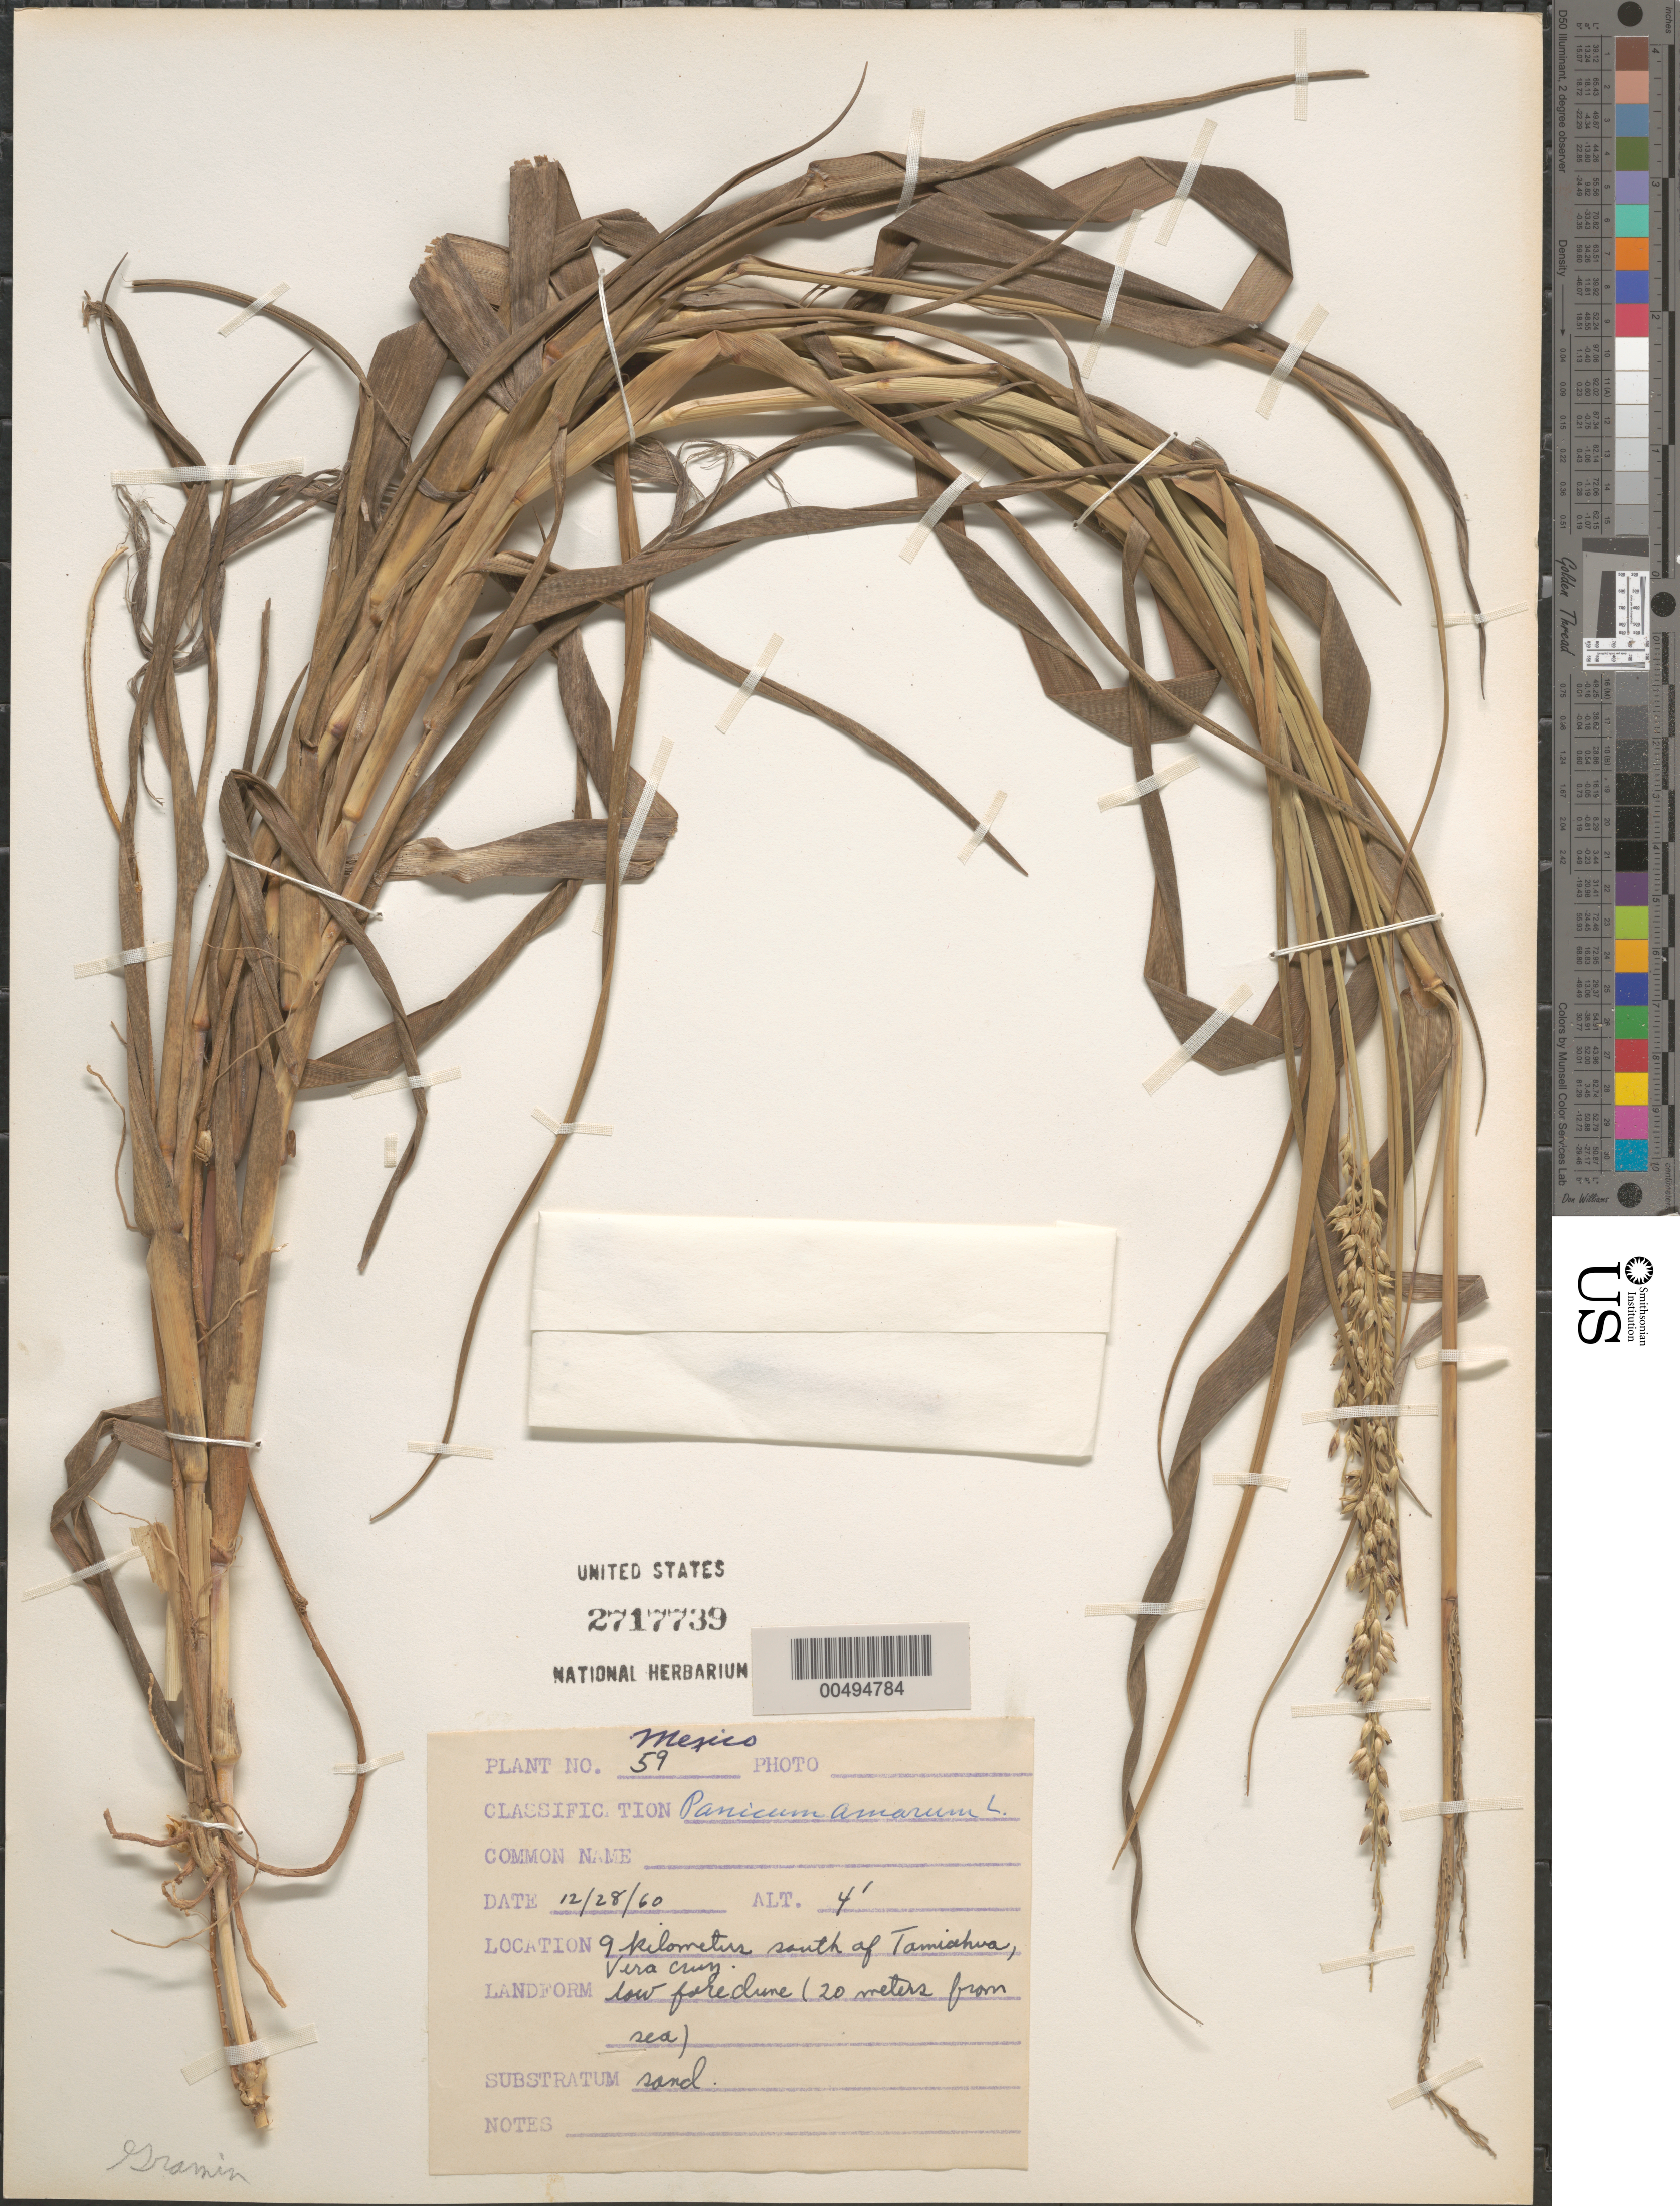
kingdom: Plantae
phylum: Tracheophyta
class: Liliopsida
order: Poales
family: Poaceae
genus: Panicum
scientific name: Panicum tenerum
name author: Beyrich ex Trin.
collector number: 59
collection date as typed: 28 Dec 1960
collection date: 1960-12-28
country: Mexico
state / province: Veracruz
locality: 9 km S of Tamiahua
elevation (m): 1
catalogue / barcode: US 2717739